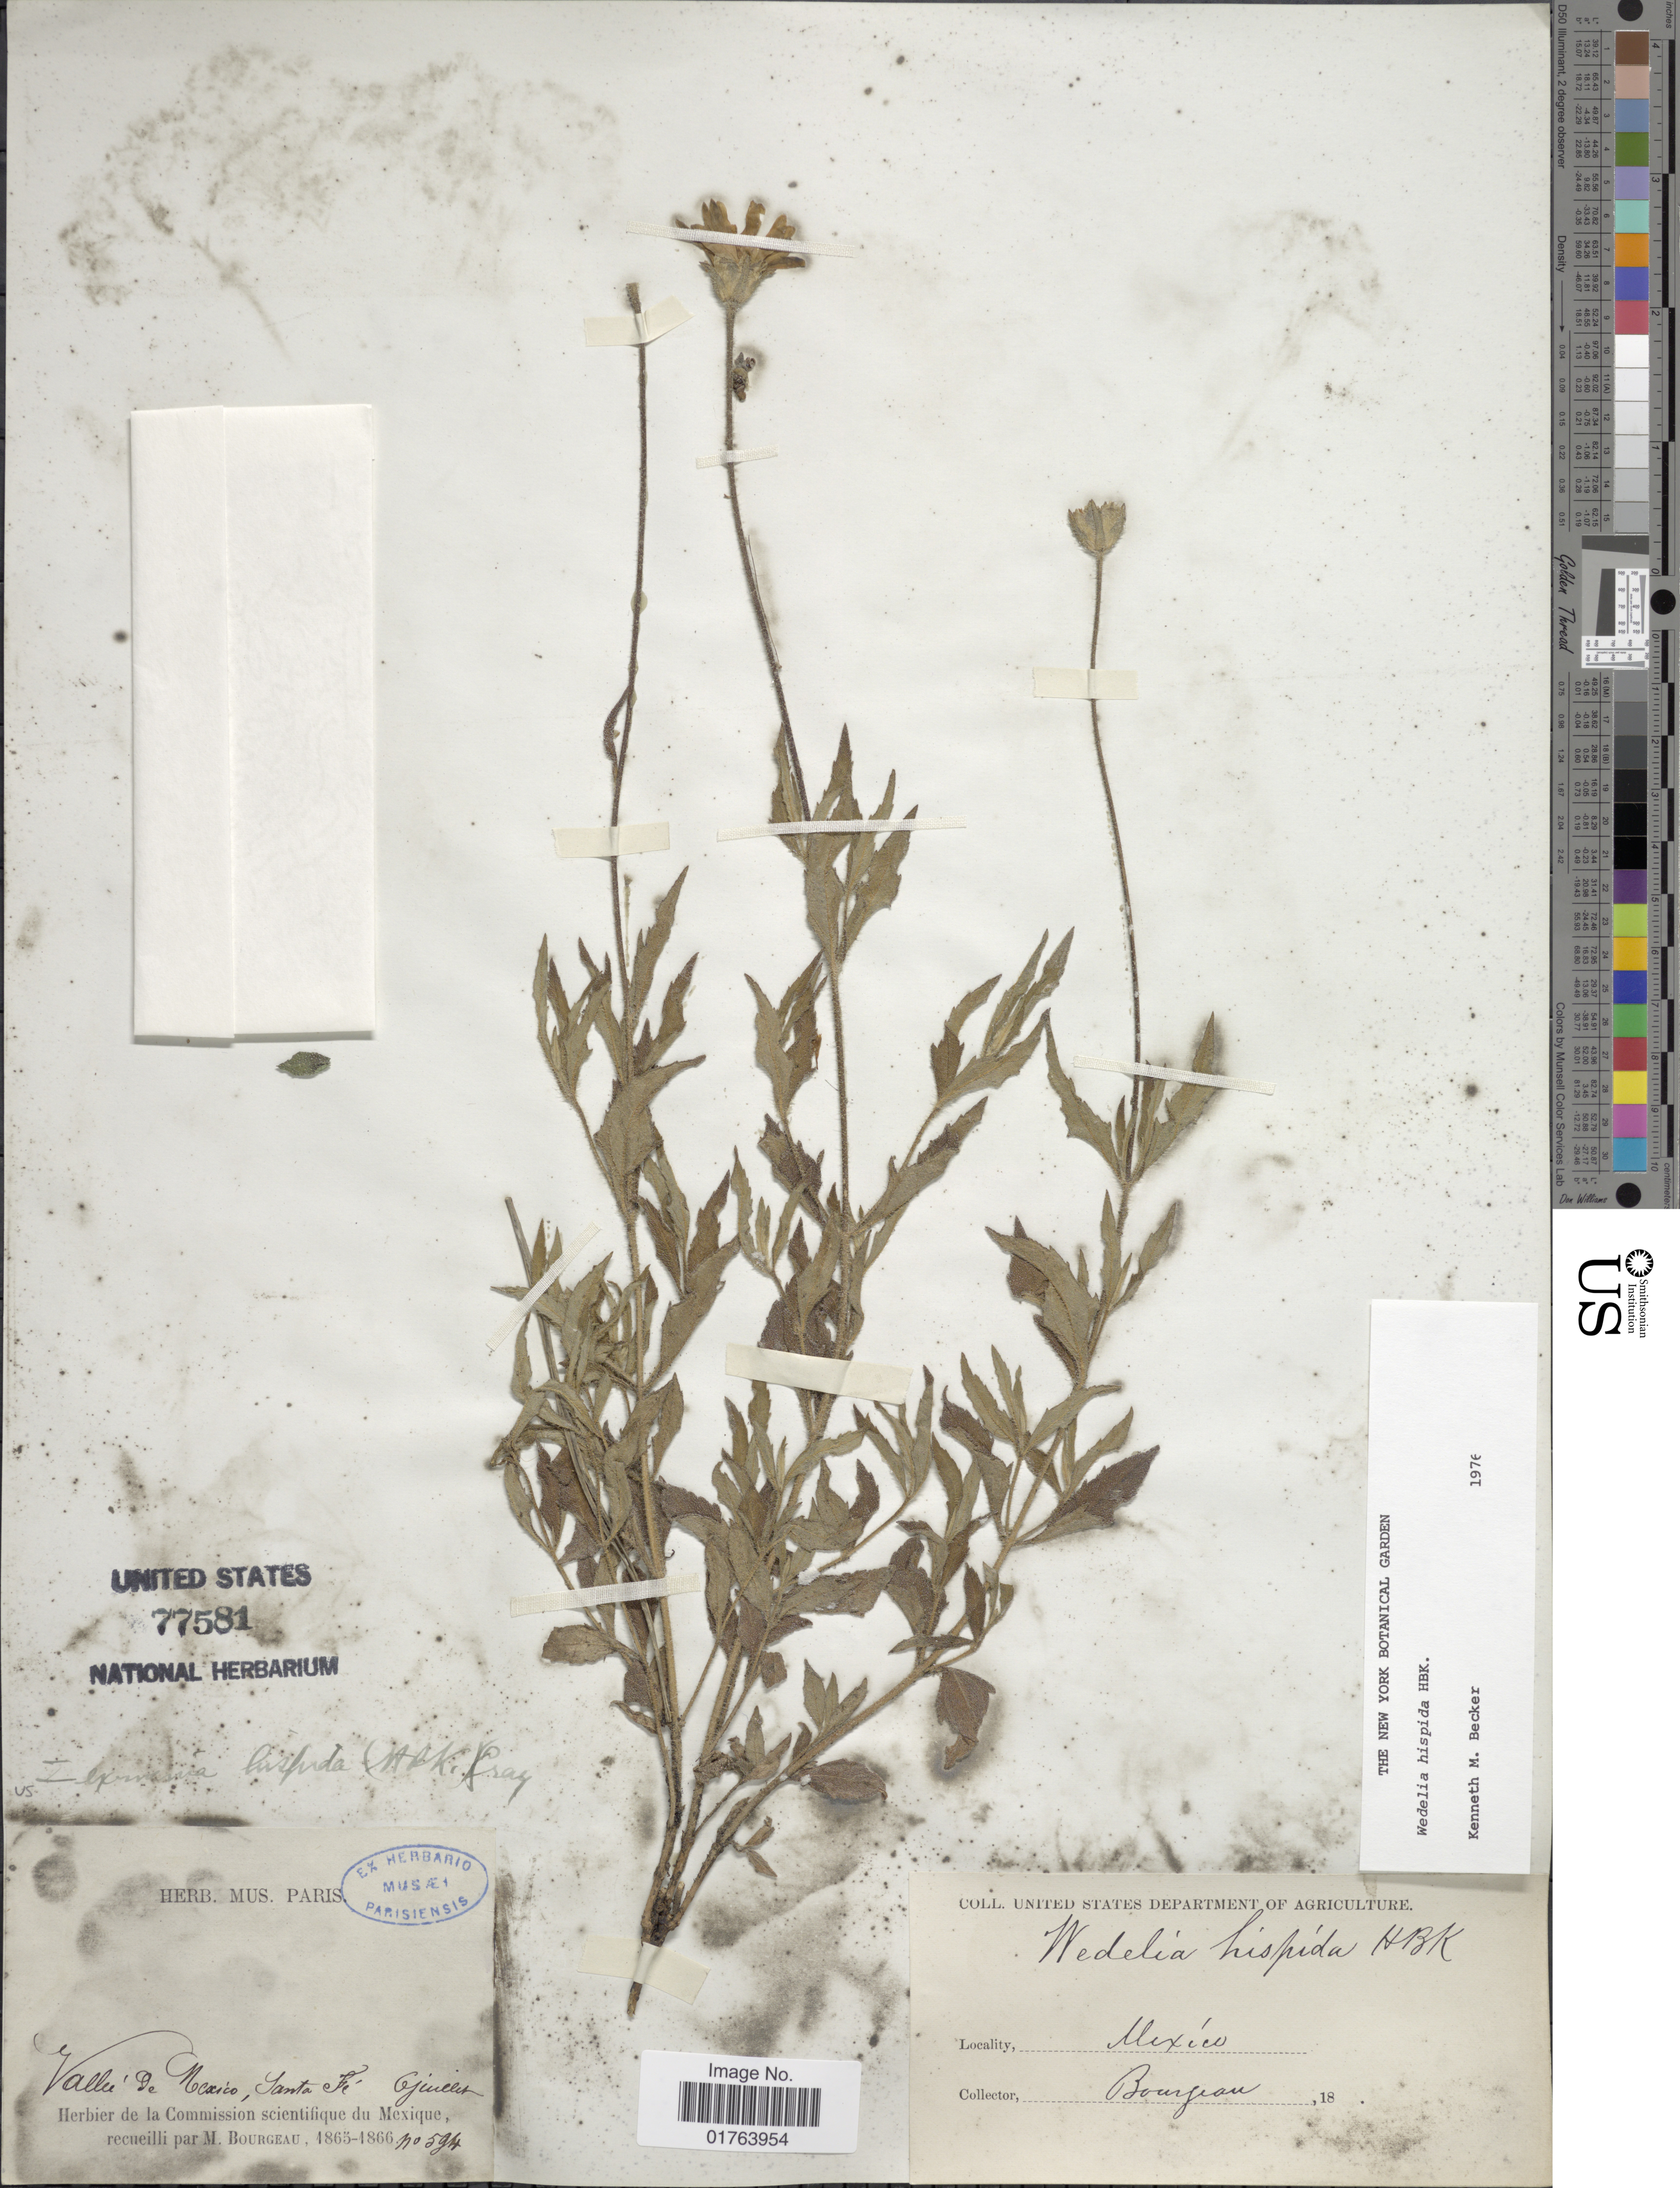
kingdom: Plantae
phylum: Tracheophyta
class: Magnoliopsida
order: Asterales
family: Asteraceae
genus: Wedelia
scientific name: Wedelia acapulcensis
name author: Kunth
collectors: M. Bourgeau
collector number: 594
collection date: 1865-07-06/1866-07-06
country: Mexico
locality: Vallée de Mexico, Santa Fé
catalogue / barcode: US 77581